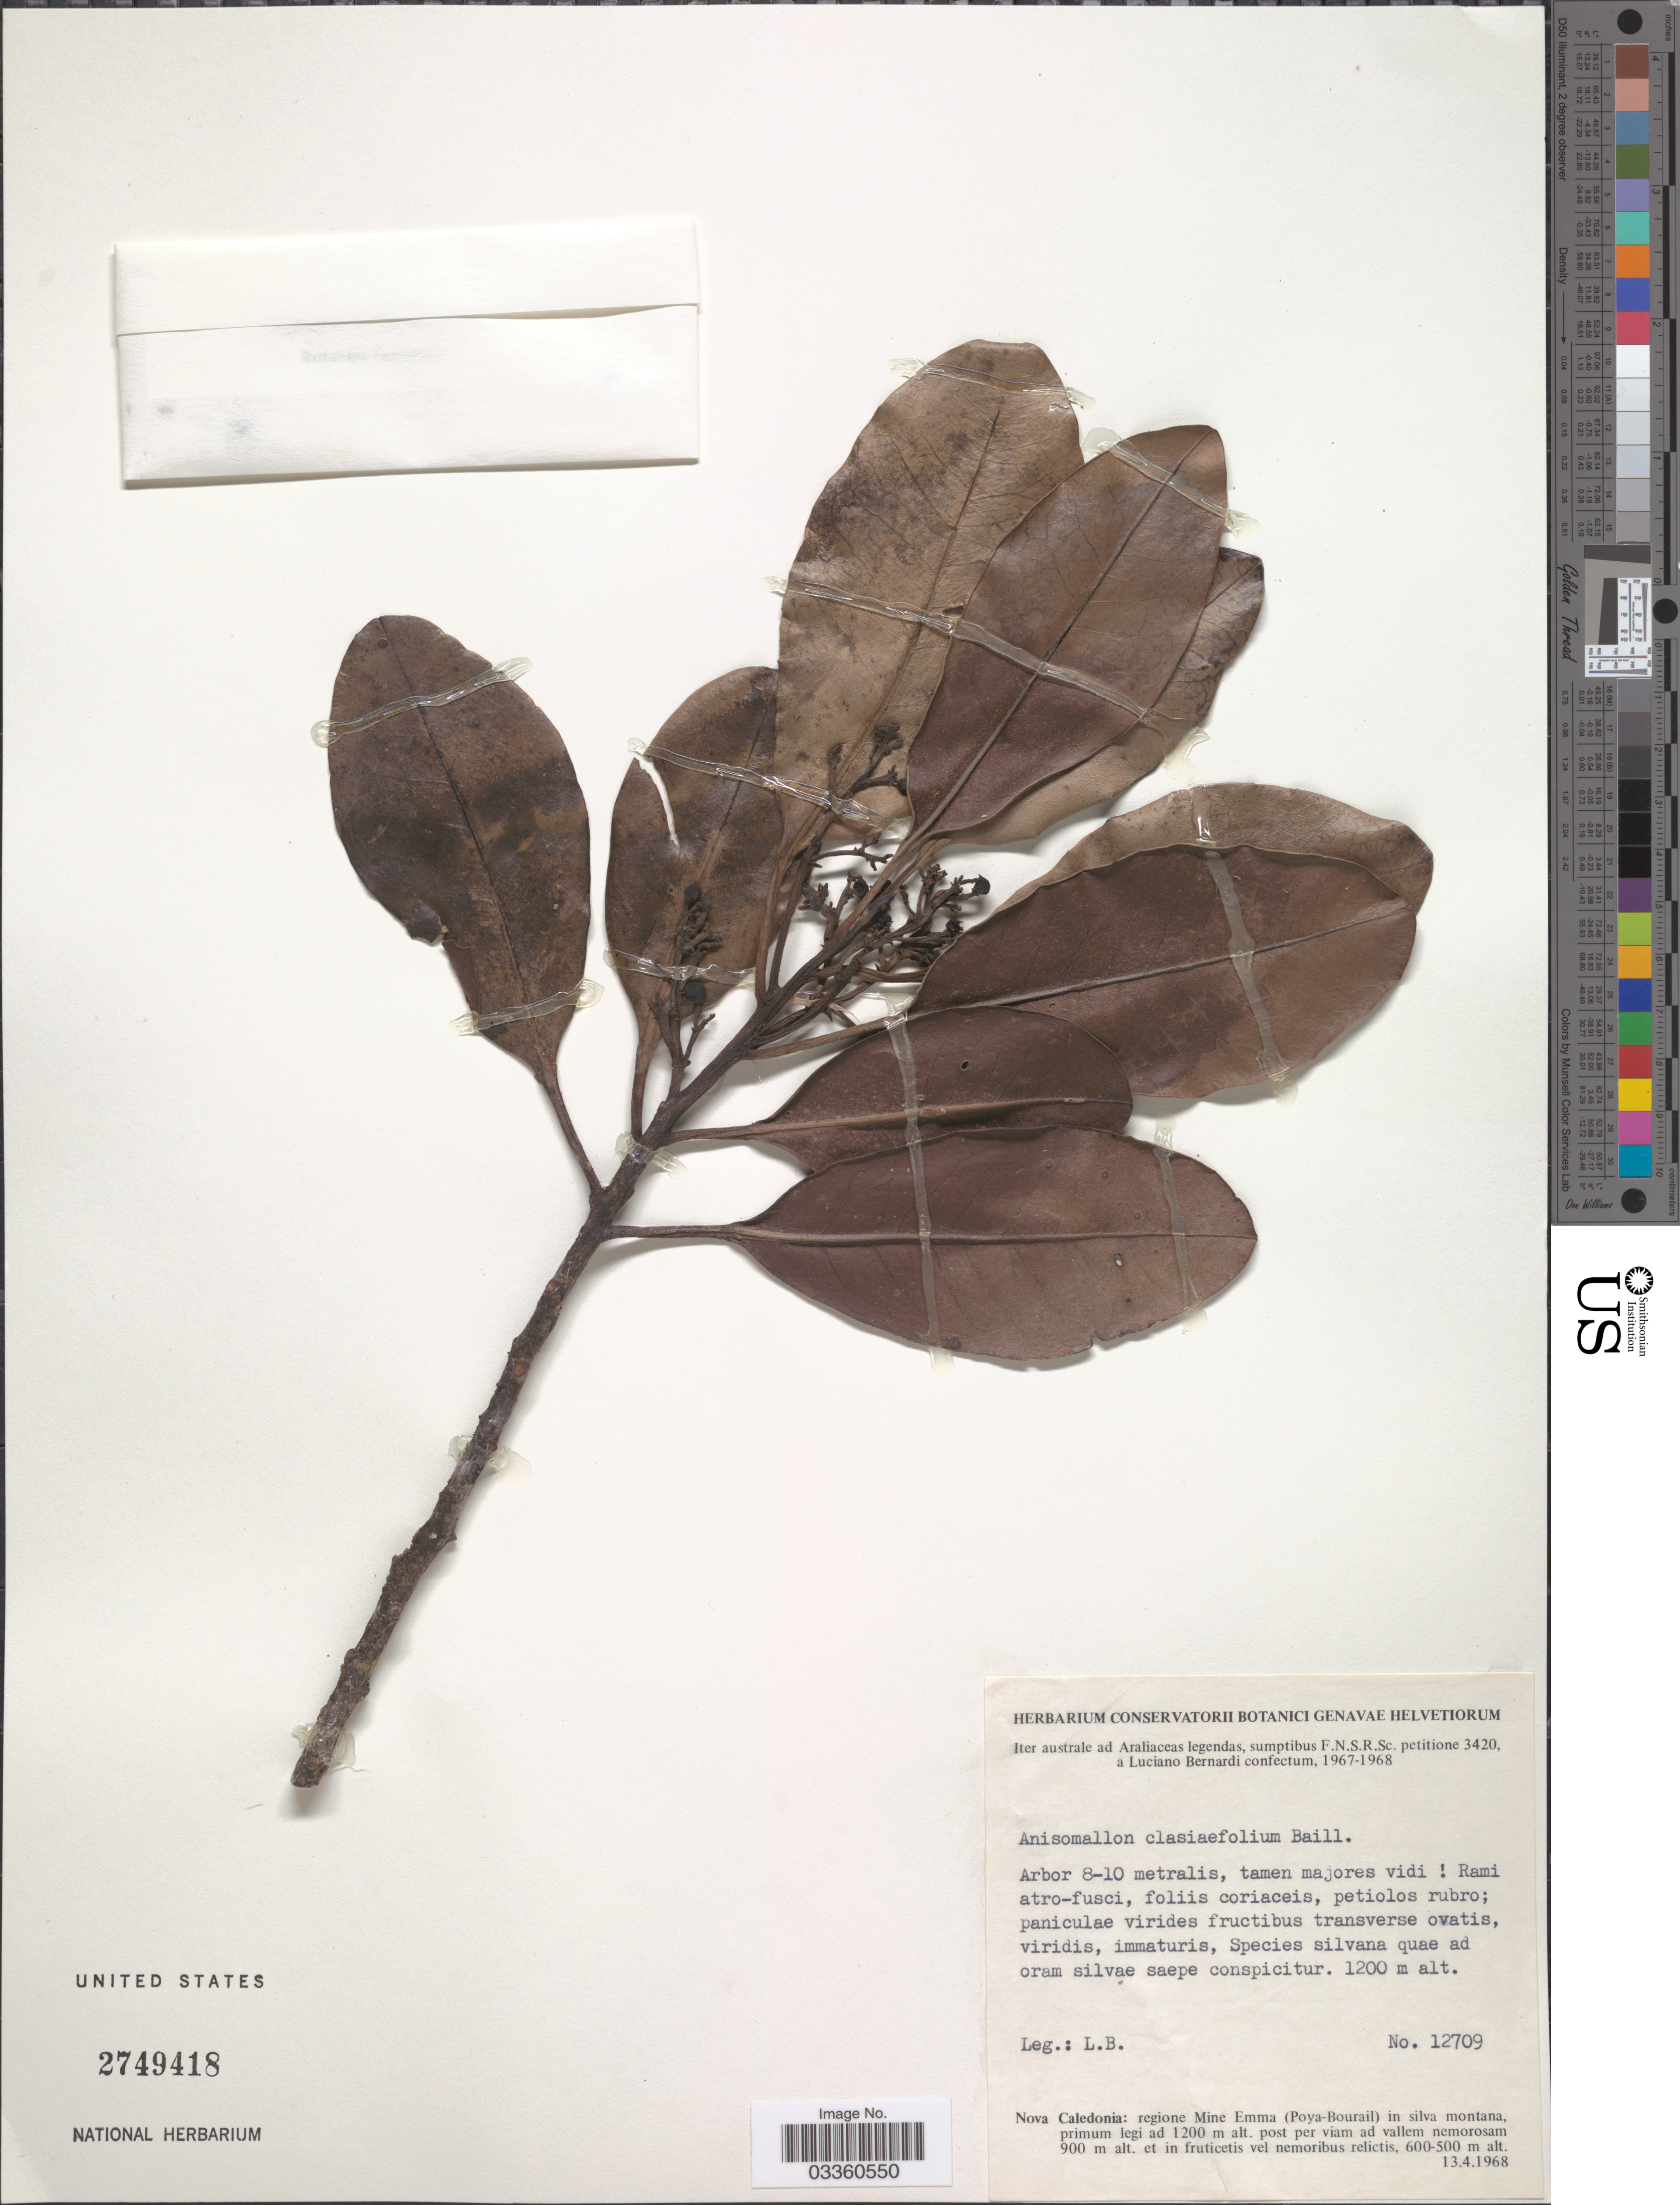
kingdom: Plantae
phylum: Tracheophyta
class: Magnoliopsida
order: Metteniusales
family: Metteniusaceae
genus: Apodytes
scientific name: Apodytes clusiifolia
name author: (Baill.) Villiers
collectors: L. Bernardi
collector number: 12709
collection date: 1968-04-13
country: New Caledonia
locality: Nova Caledonia: regione Mine Emma (Poya-Bourail) in silva montana.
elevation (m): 500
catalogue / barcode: US 2749418